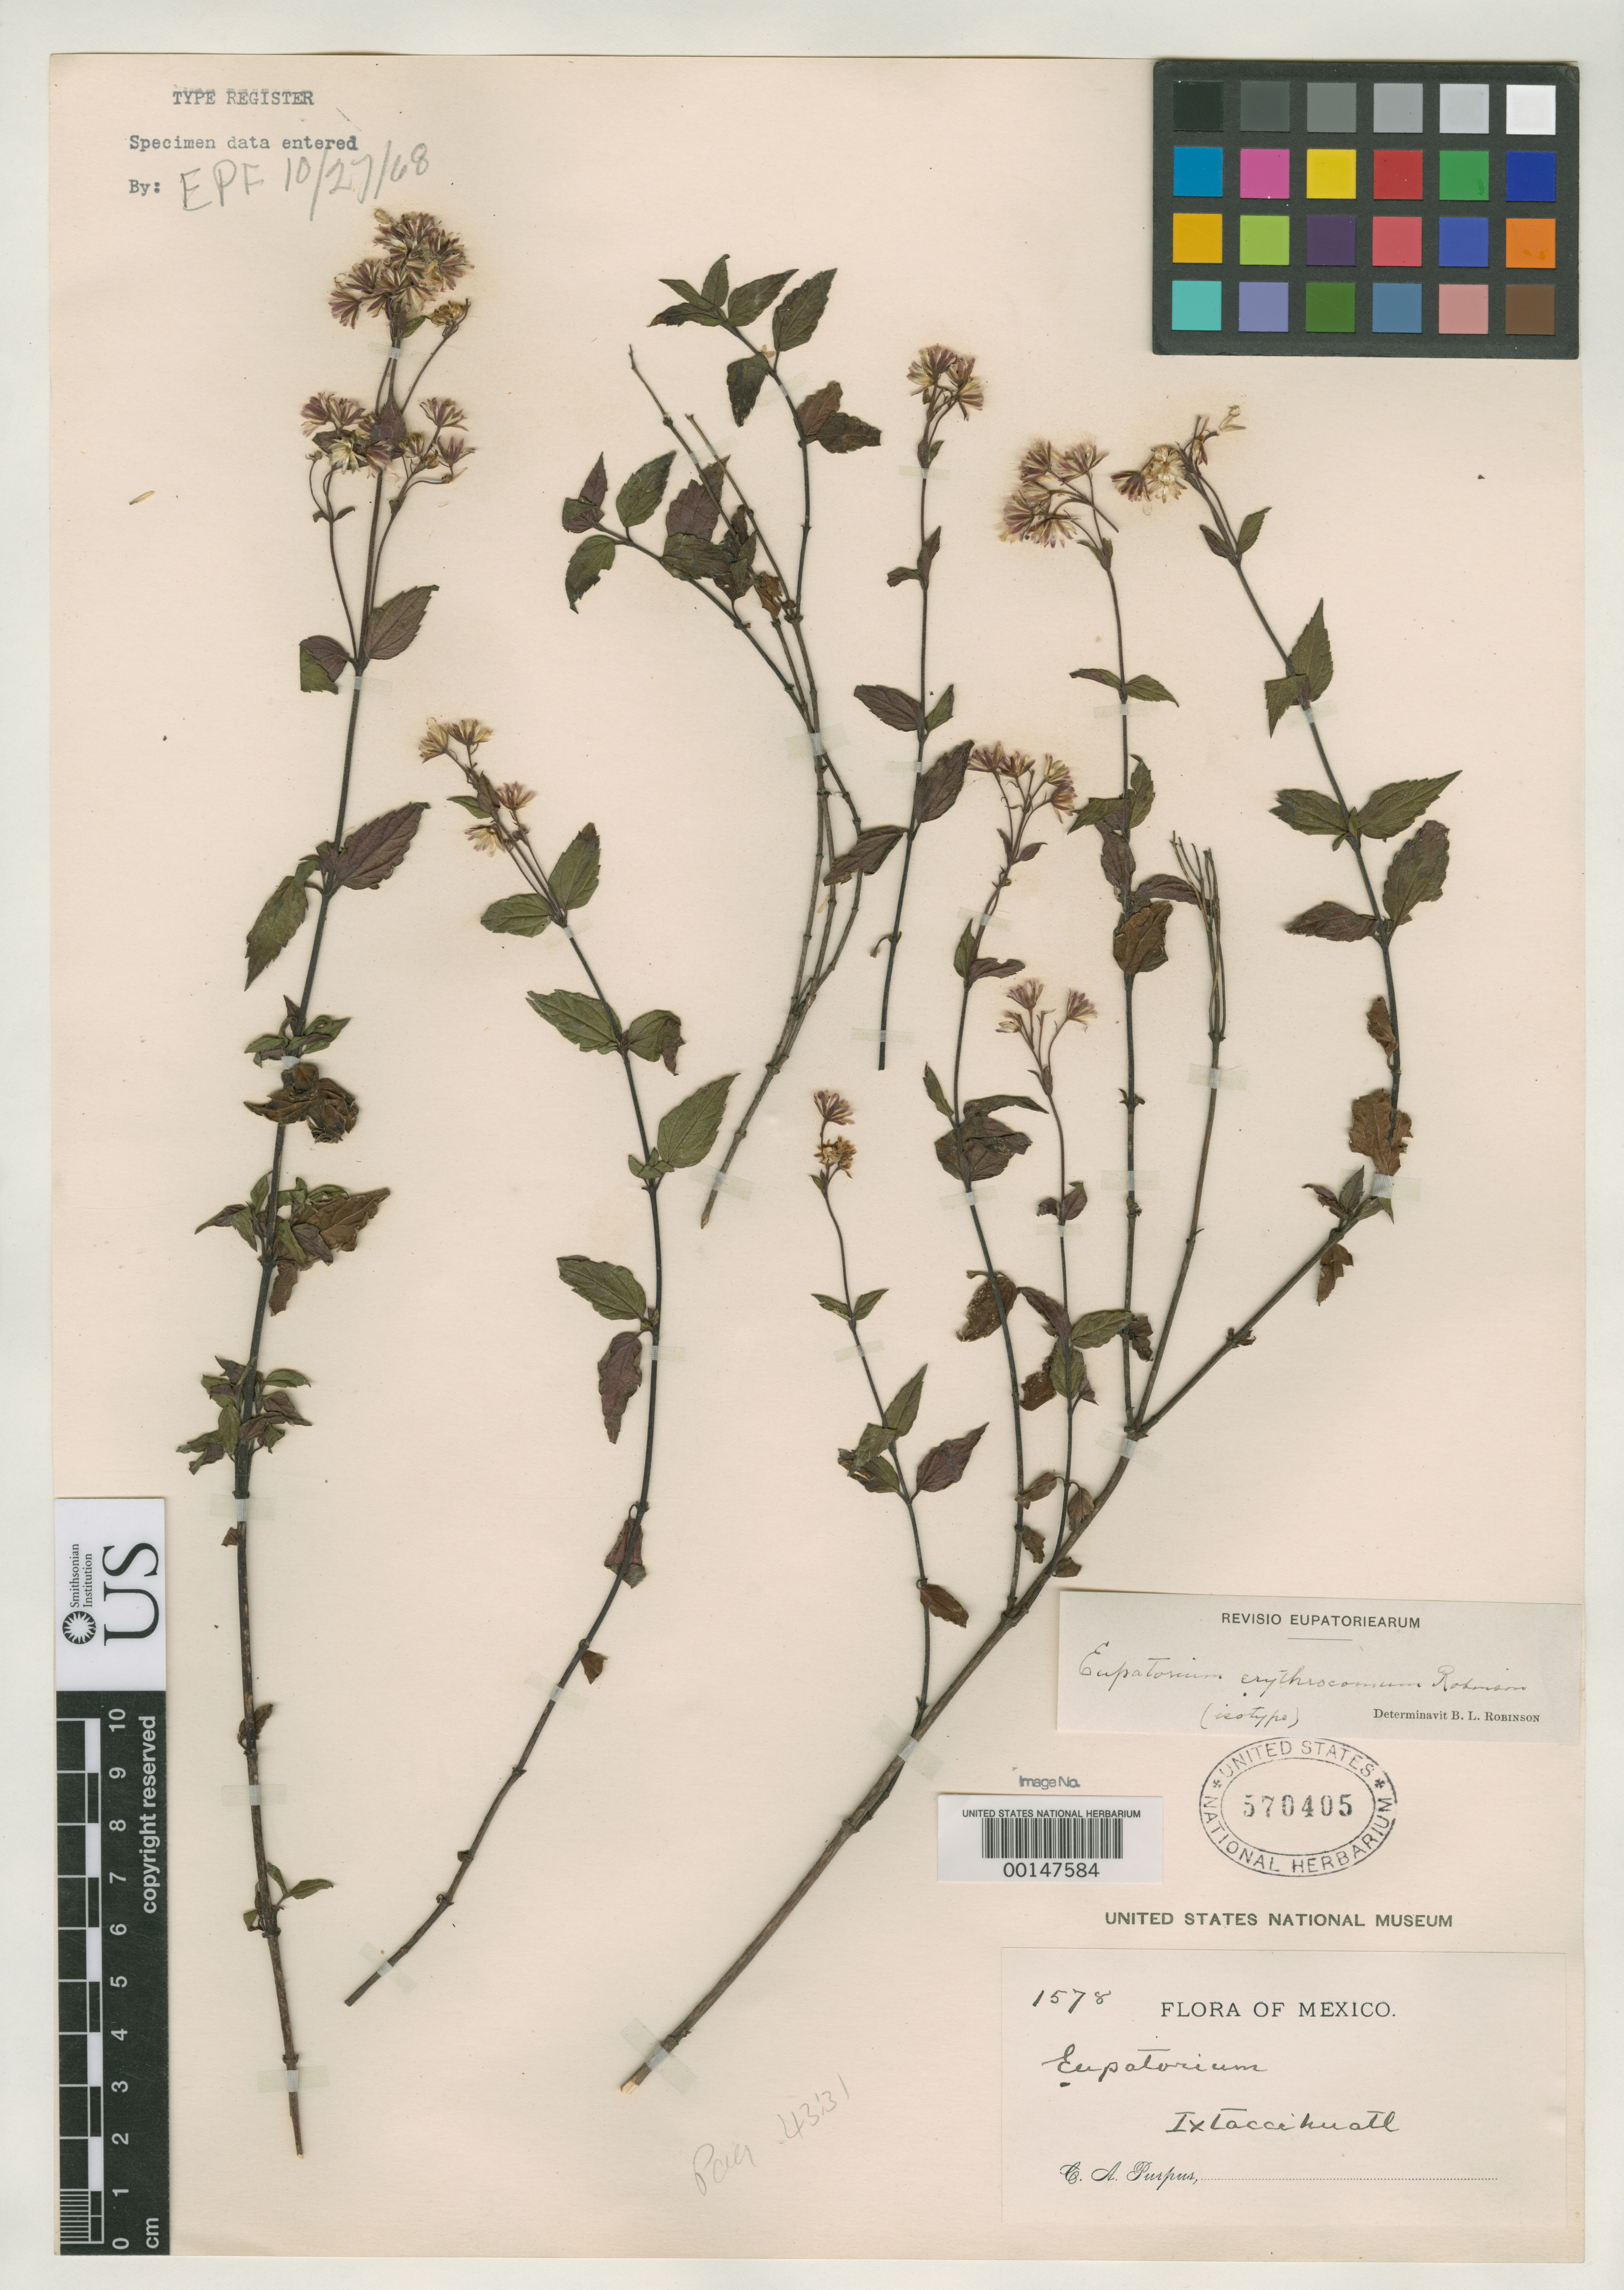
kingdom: Plantae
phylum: Tracheophyta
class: Magnoliopsida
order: Asterales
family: Asteraceae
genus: Eupatorium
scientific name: Eupatorium erythrocomum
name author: B.L. Rob.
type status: Isotype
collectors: C. A. Purpus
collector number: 1578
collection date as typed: Jan 1906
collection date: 1906-01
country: Mexico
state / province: México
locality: Ixtaccihuatl.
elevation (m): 2440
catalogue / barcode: US 570405